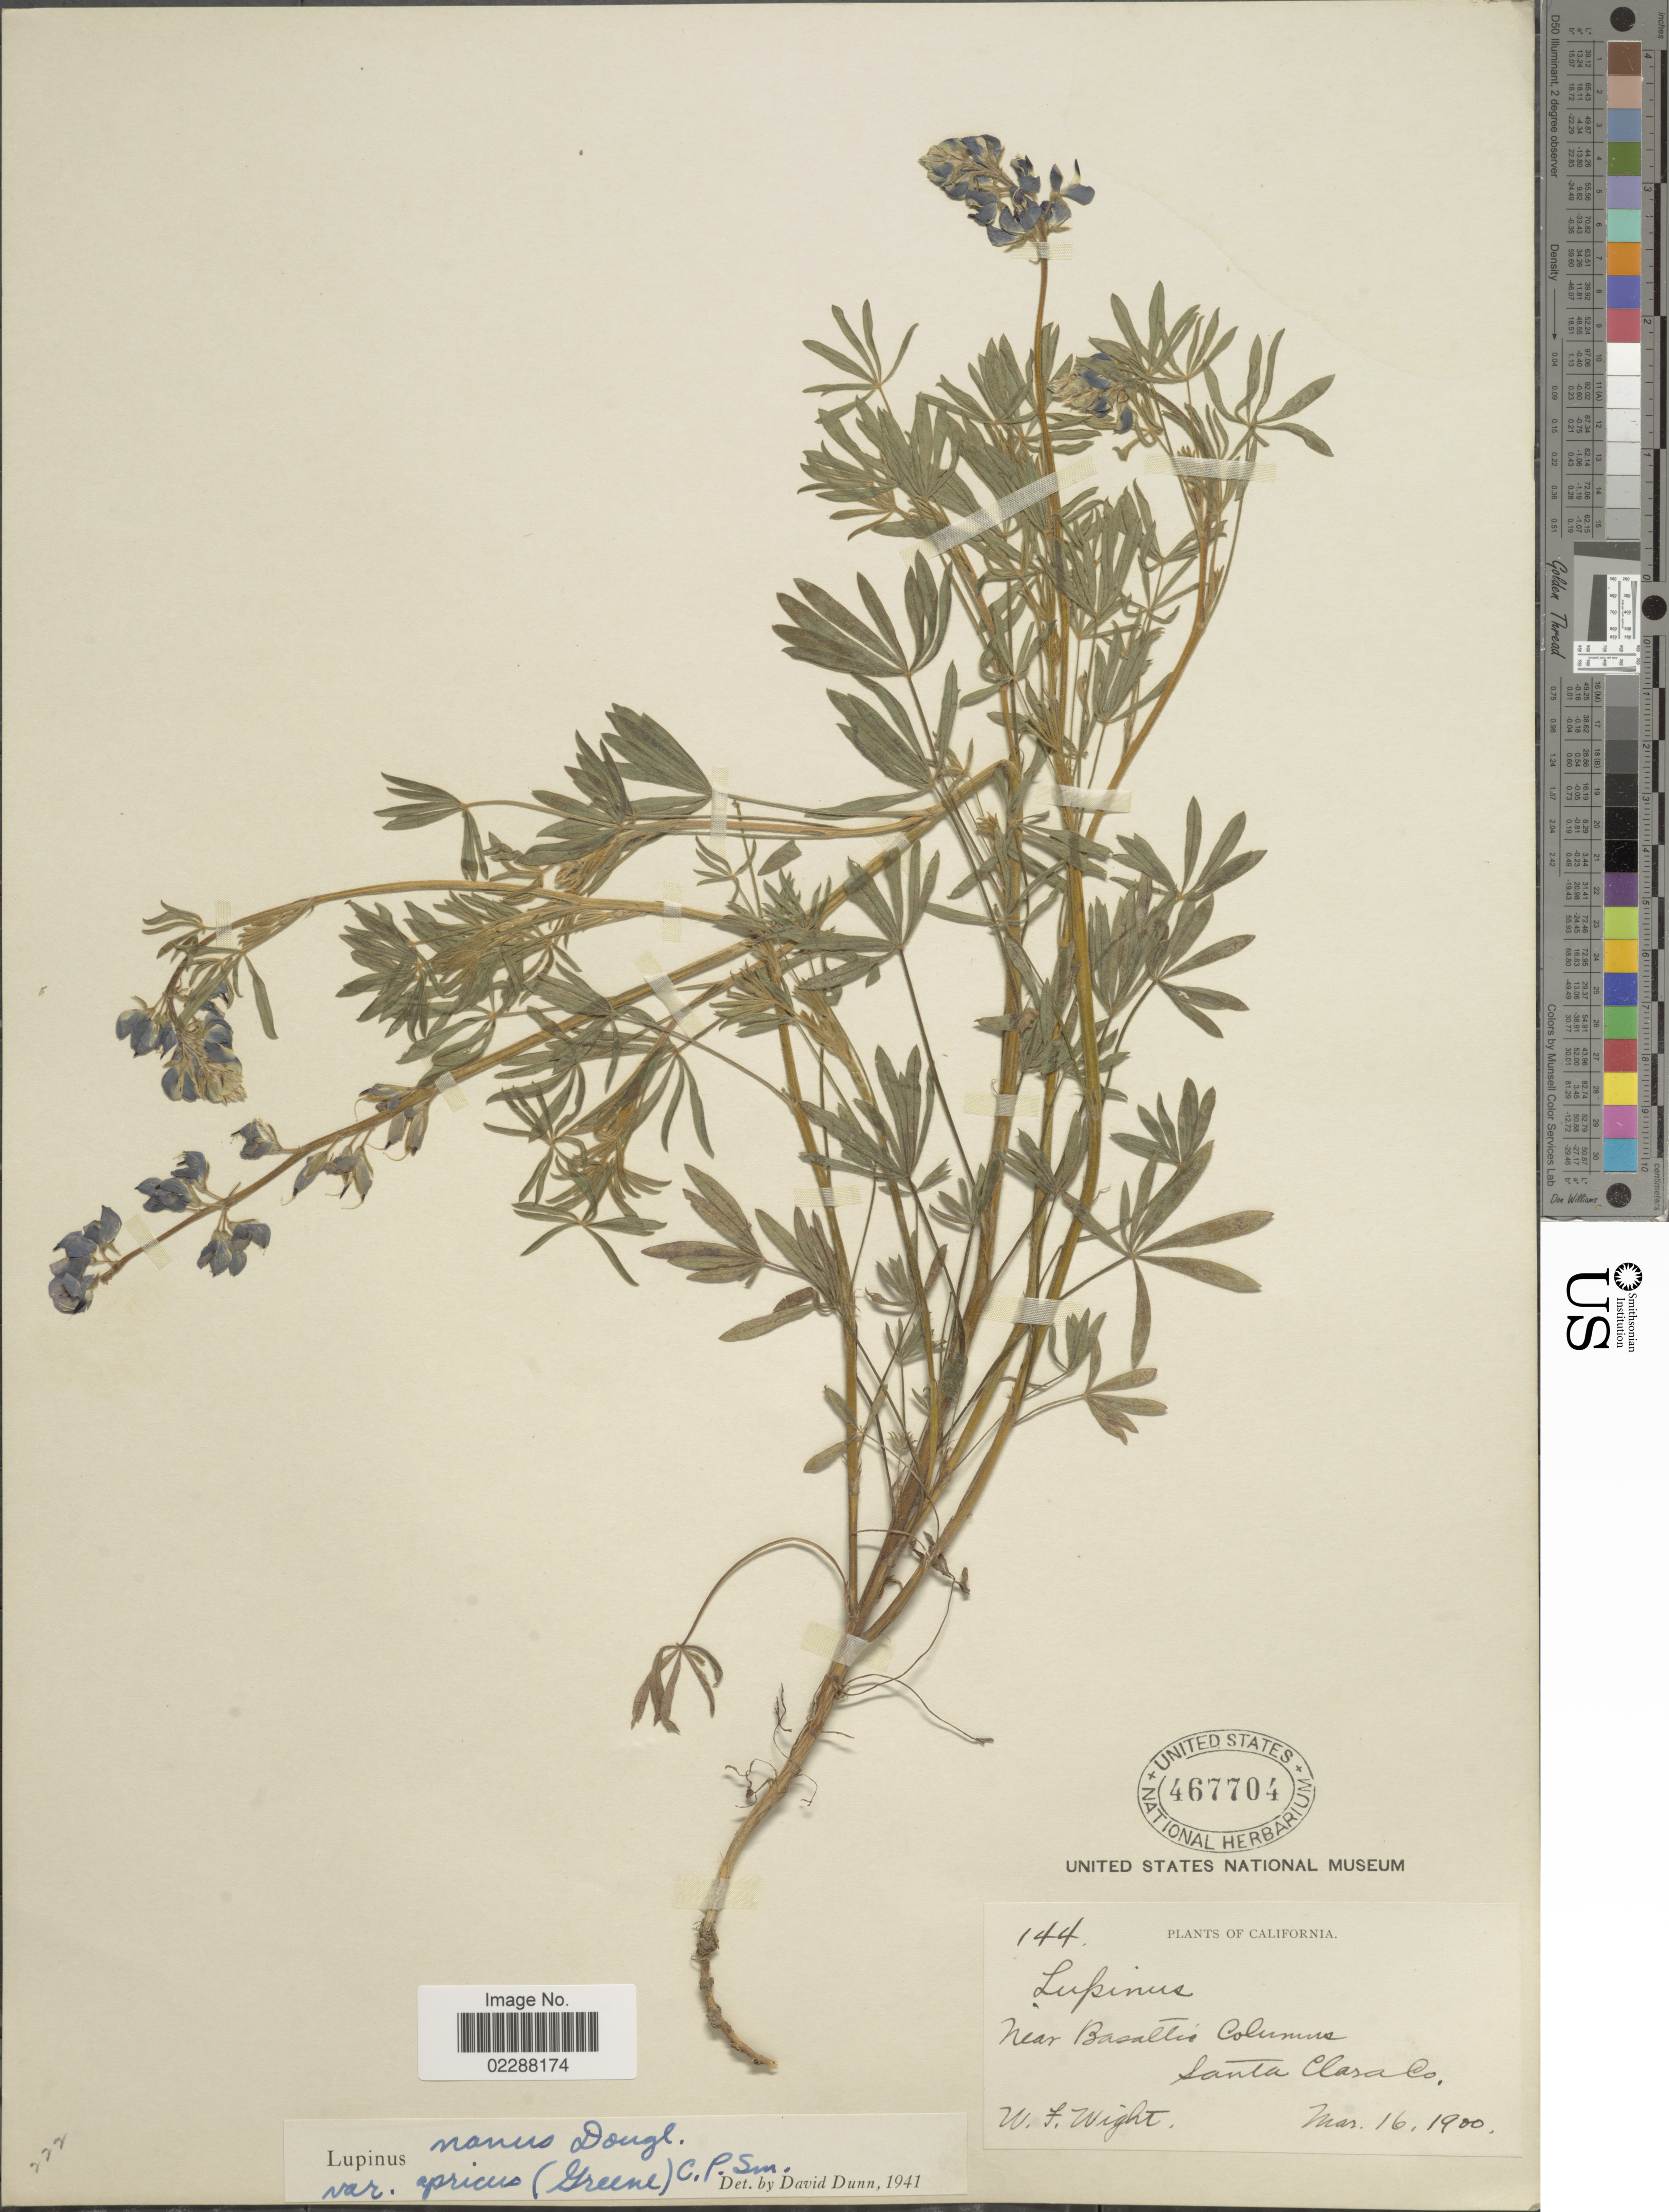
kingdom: Plantae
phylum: Tracheophyta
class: Magnoliopsida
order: Fabales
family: Fabaceae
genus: Lupinus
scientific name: Lupinus vallicola subsp. apricus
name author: (Greene) D.B. Dunn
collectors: W. Wight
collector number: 144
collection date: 1900-03-16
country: United States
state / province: California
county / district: Santa Clara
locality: Near Basaltic Colmunus, Santa Clara Co.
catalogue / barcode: US 467704